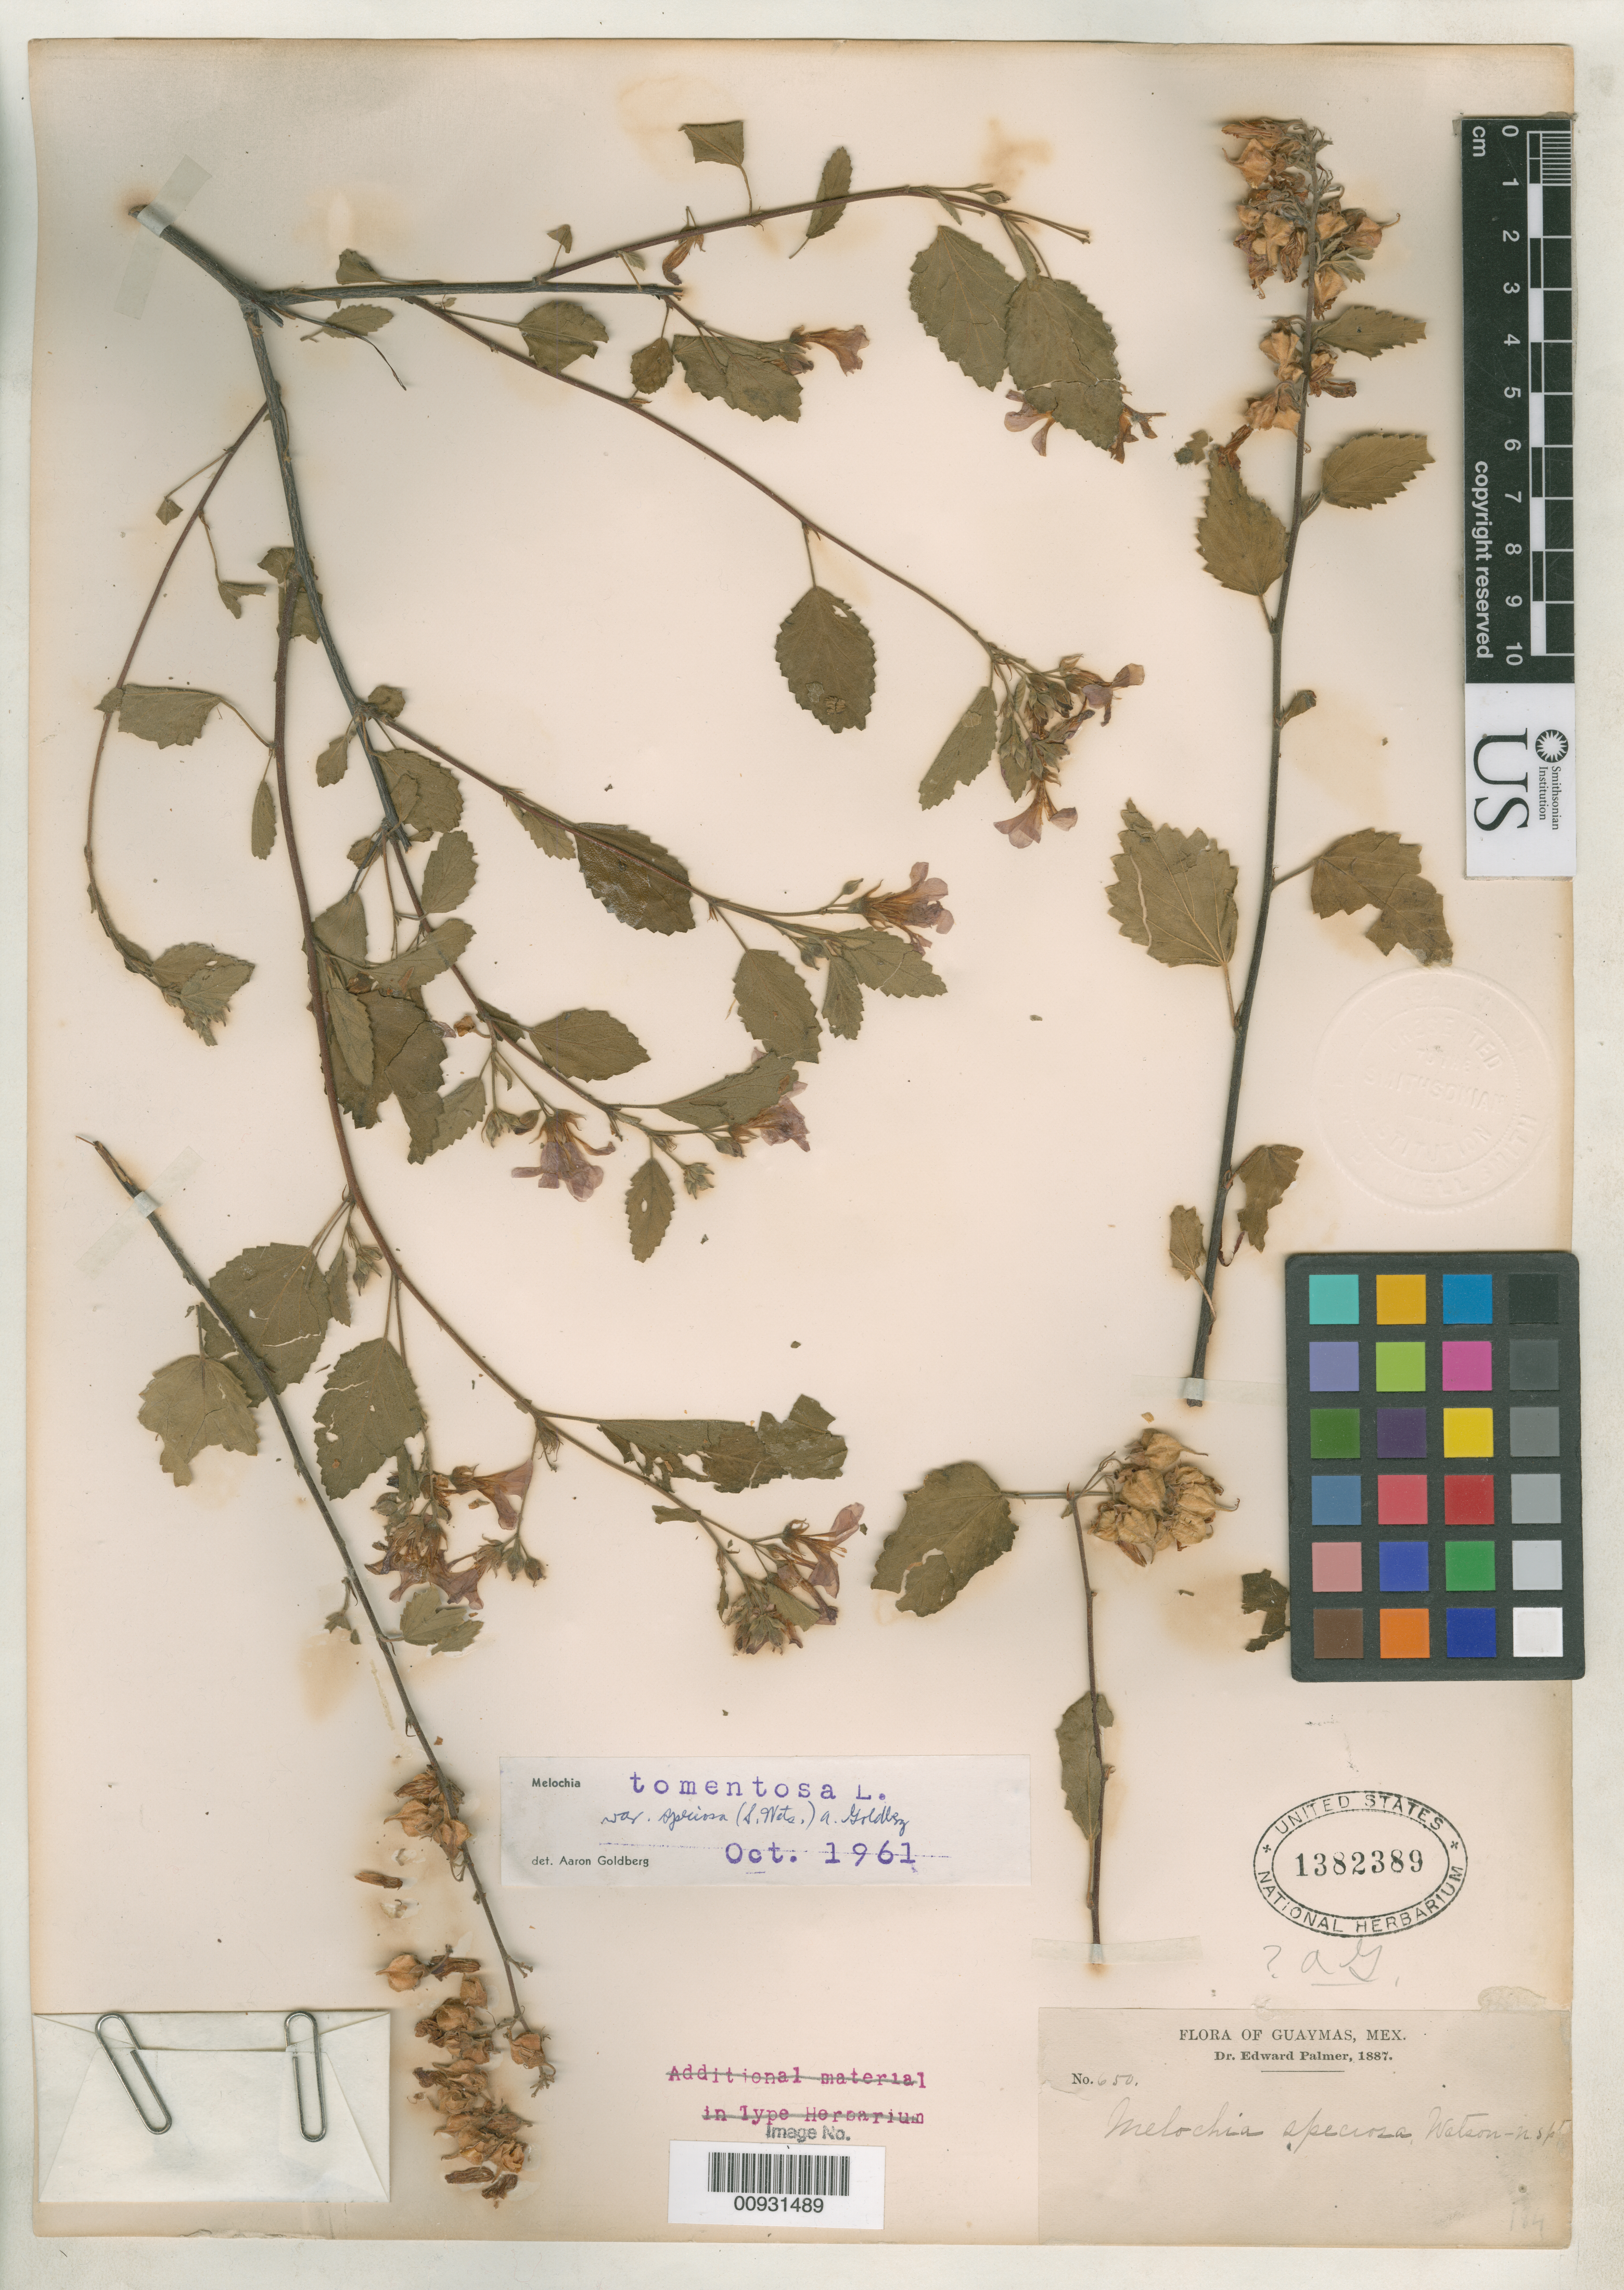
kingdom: Plantae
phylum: Tracheophyta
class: Magnoliopsida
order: Malvales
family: Malvaceae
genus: Melochia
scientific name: Melochia speciosa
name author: S. Watson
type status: Isotype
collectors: E. Palmer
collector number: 650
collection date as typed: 1887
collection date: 1887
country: Mexico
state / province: Sonora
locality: Guaymas.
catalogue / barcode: US 1382389